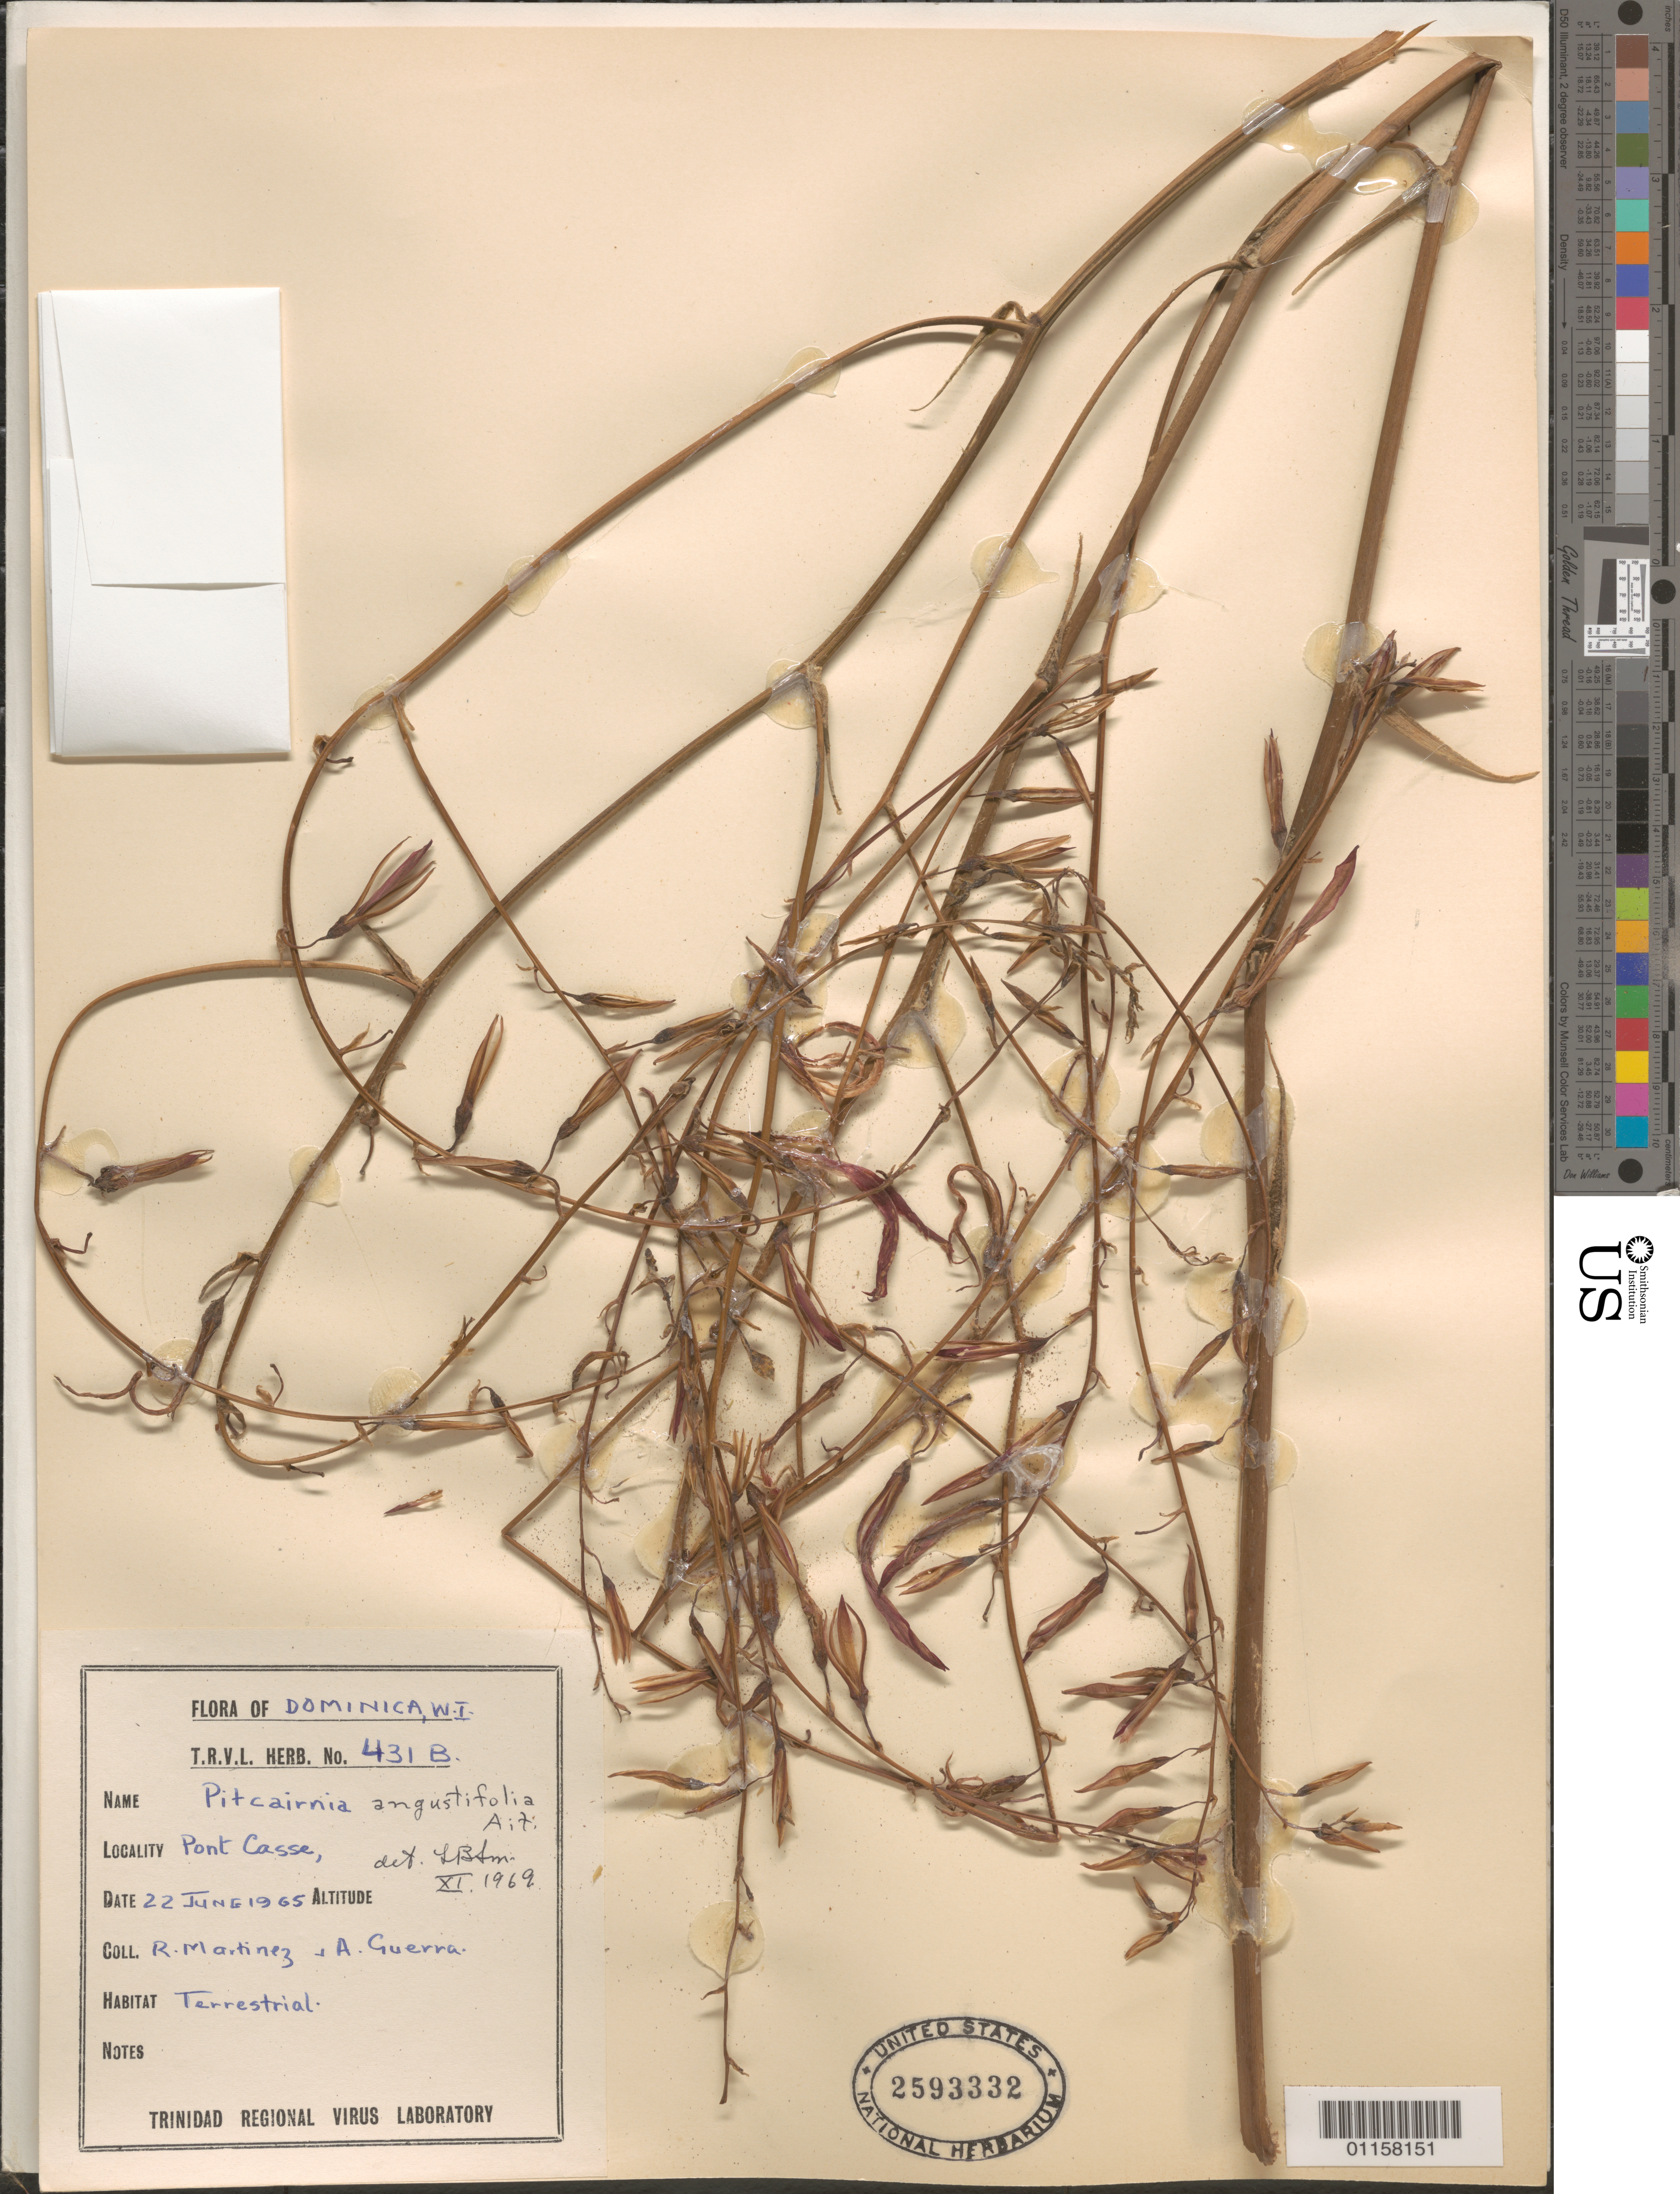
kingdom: Plantae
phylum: Tracheophyta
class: Liliopsida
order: Poales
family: Bromeliaceae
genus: Pitcairnia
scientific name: Pitcairnia angustifolia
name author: Sol. ex Aiton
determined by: Smith, Lyman B., (US), NMNH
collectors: R. Martinez & A. Guerra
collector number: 431 B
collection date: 1965-06-22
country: Dominica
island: Dominica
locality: Pont Casse.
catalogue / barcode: US 2593332